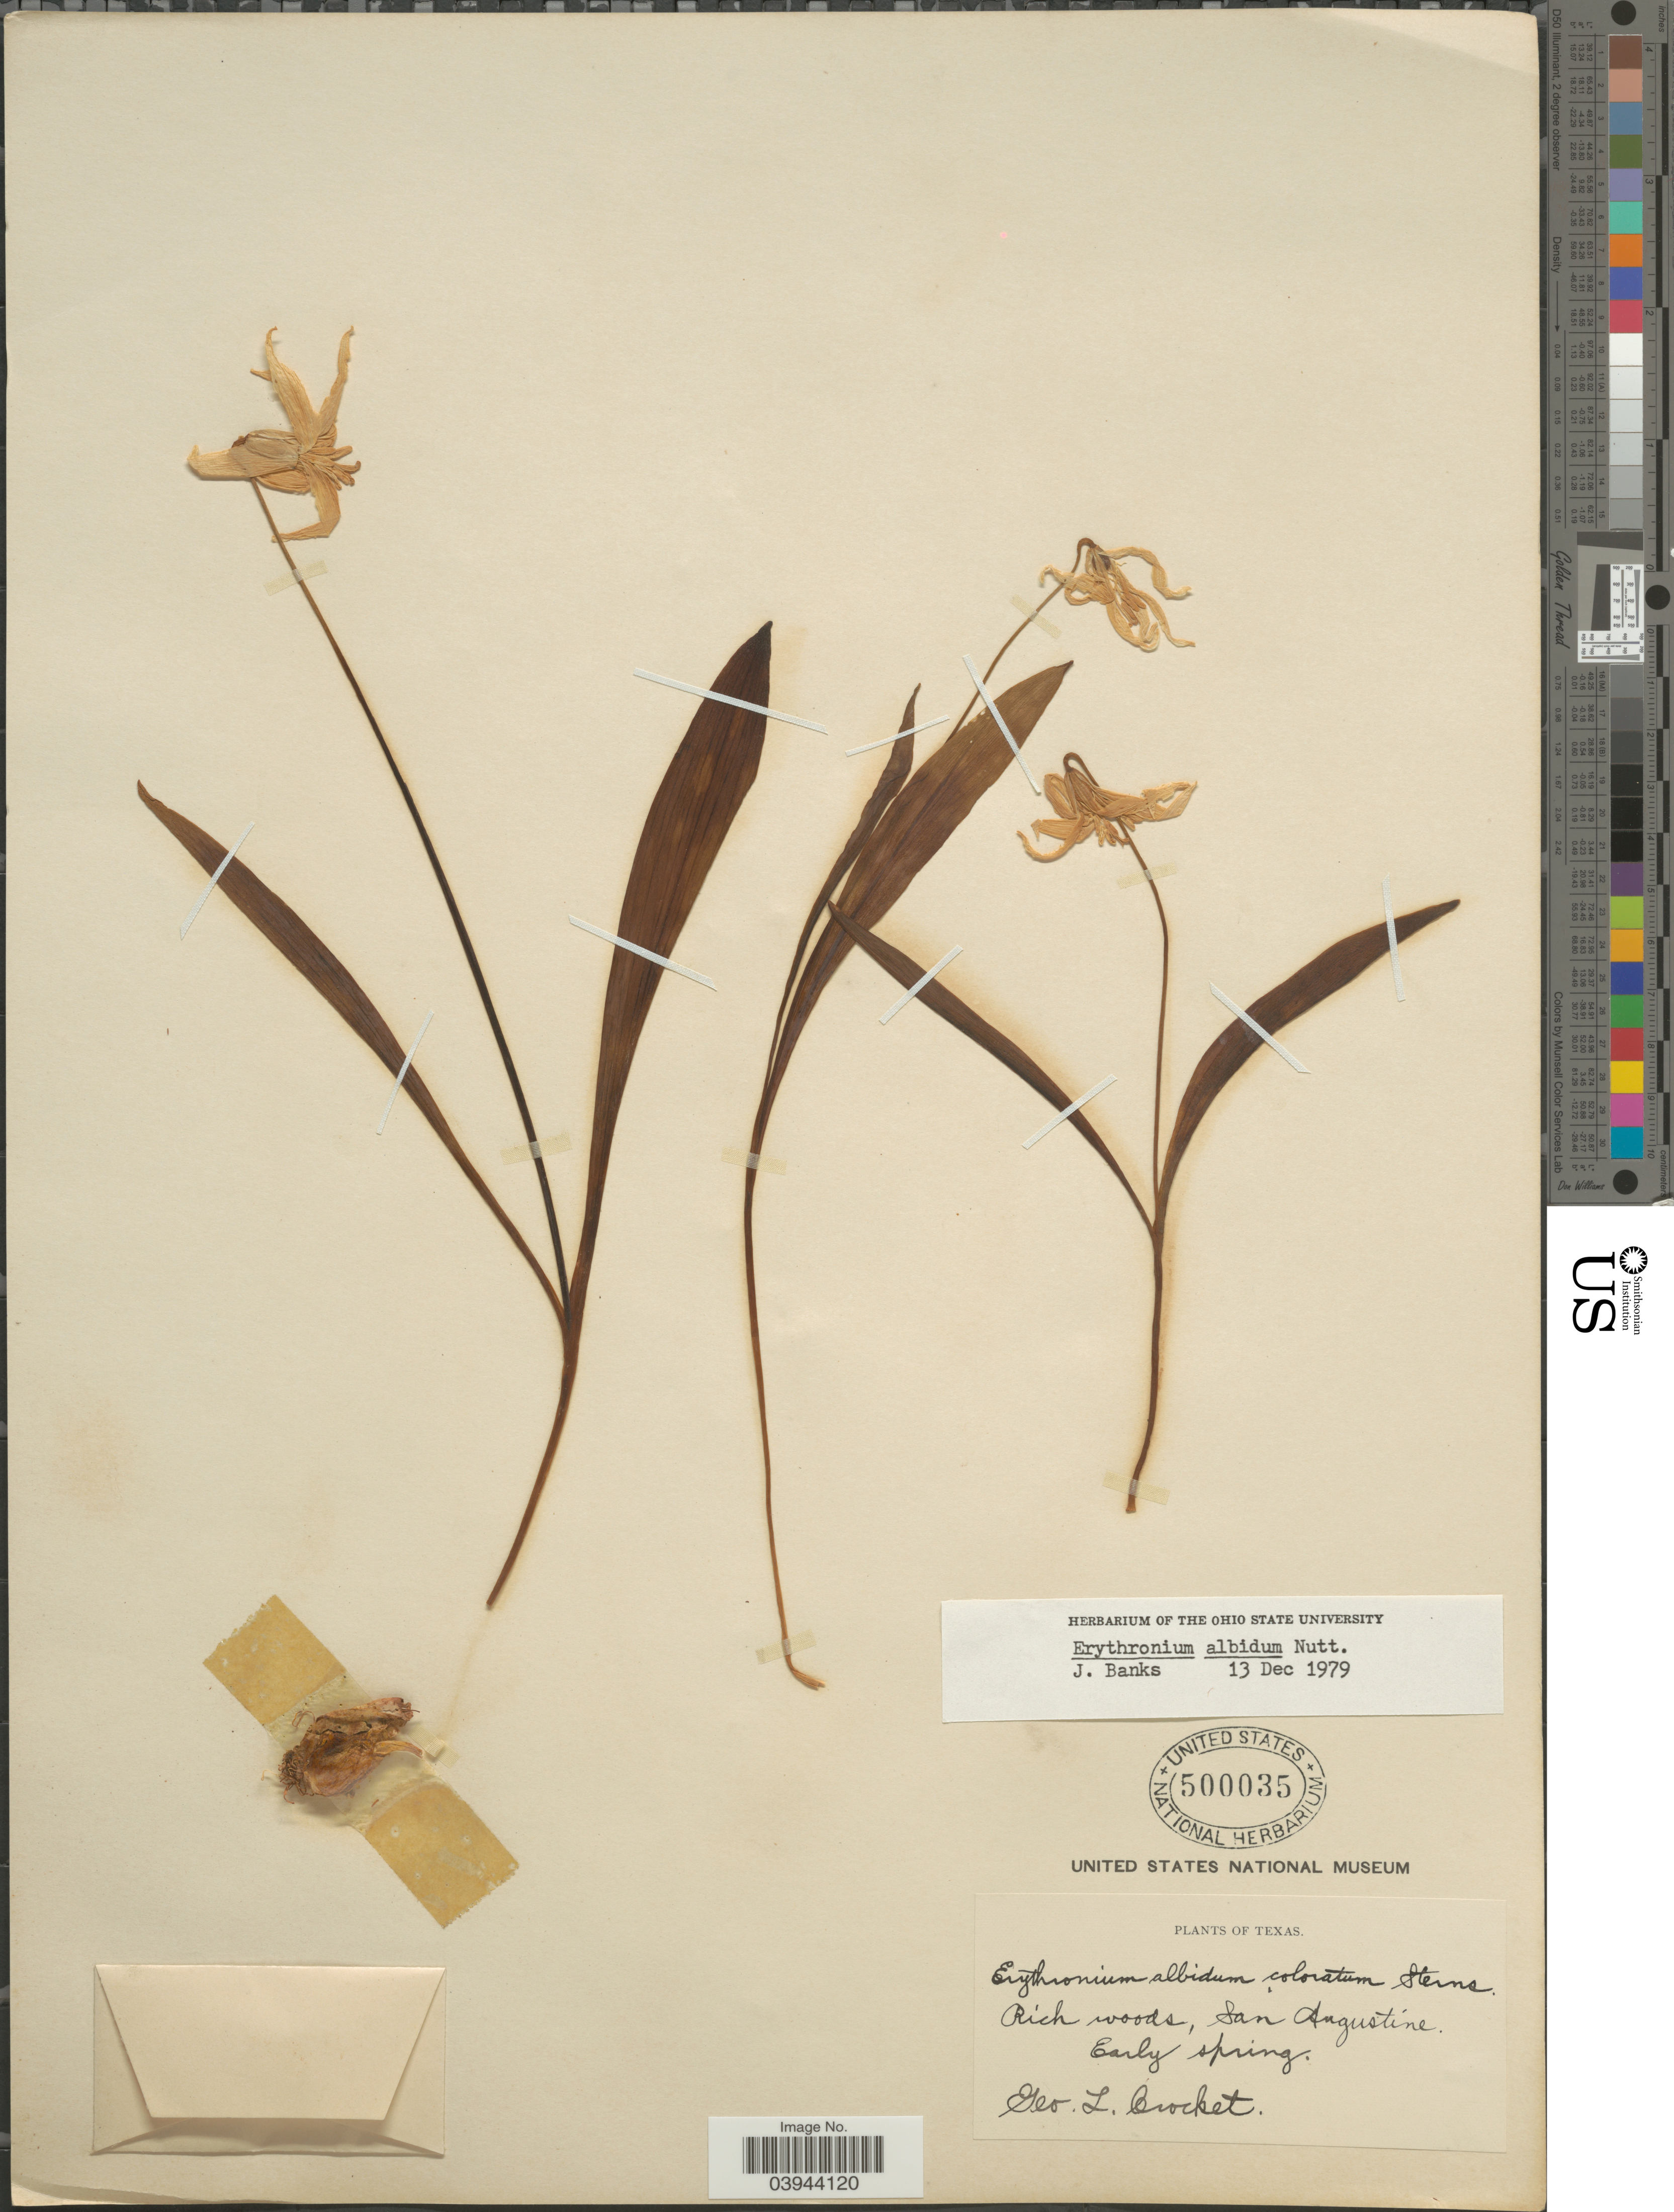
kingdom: Plantae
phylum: Tracheophyta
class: Liliopsida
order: Liliales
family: Liliaceae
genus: Erythronium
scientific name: Erythronium albidum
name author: Nutt.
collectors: G. Crocket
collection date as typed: Early spring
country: United States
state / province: Texas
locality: San Augustine.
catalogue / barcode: US 500035